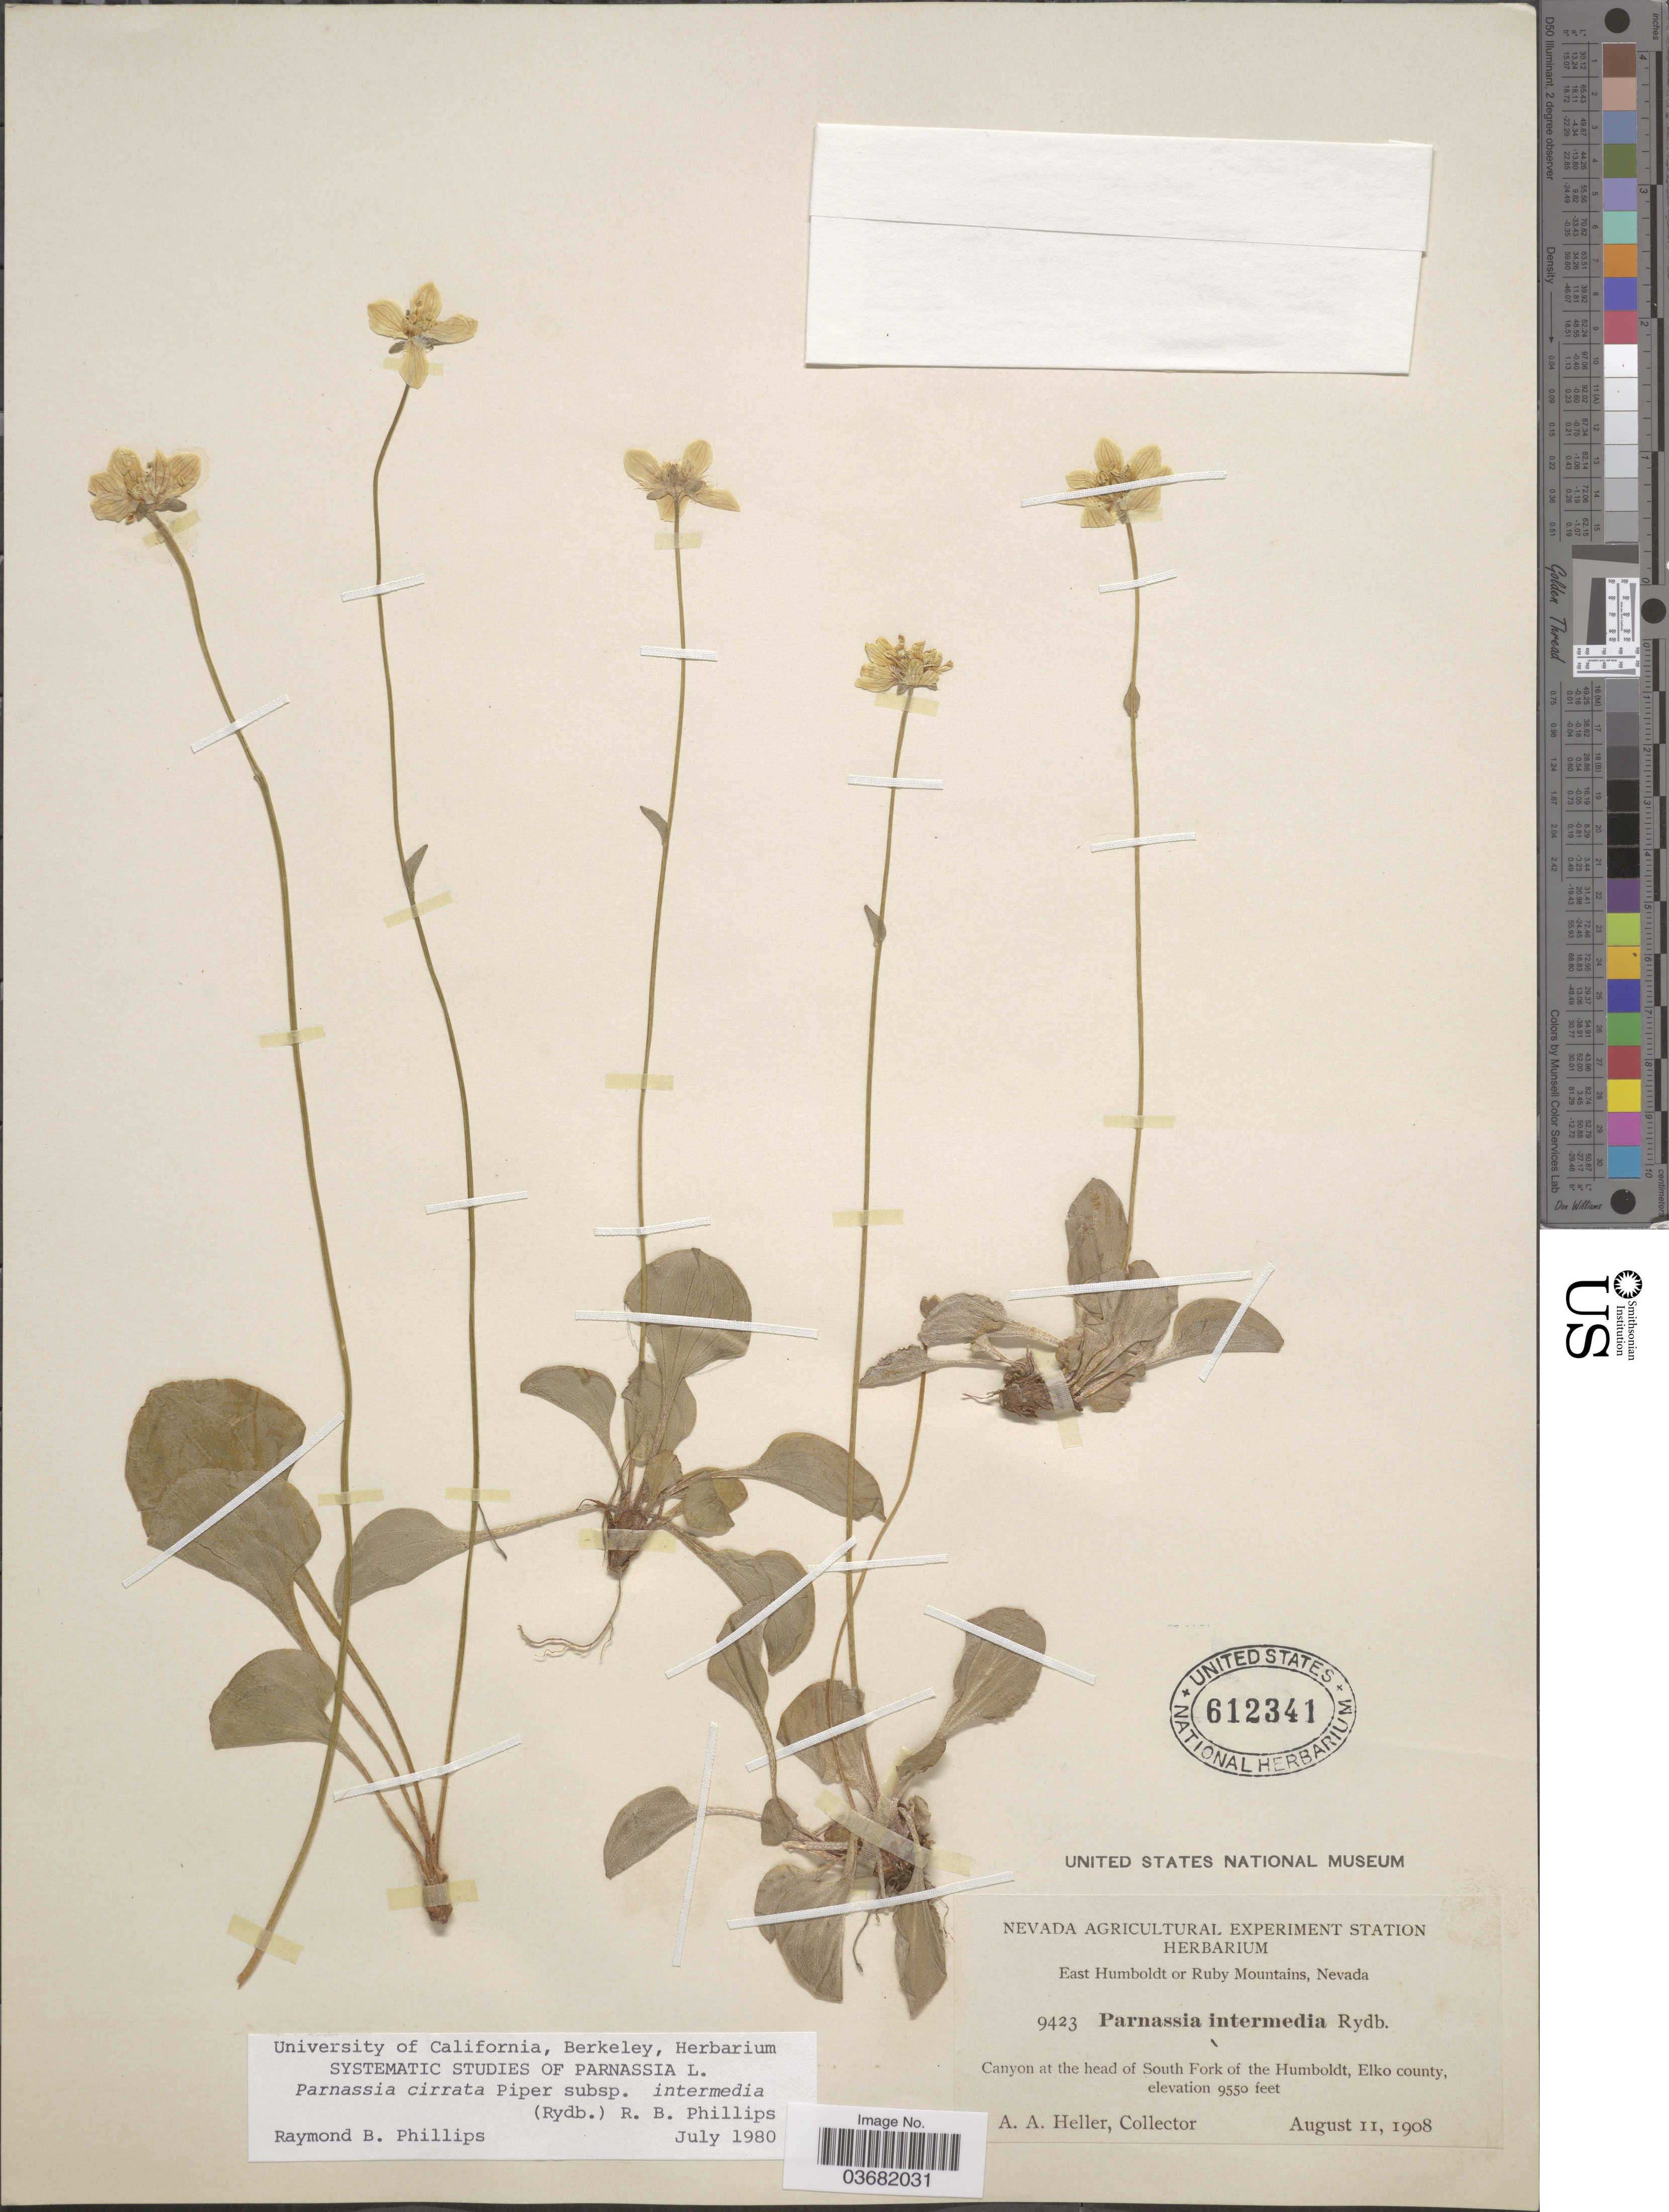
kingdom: Plantae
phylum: Tracheophyta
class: Magnoliopsida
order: Celastrales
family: Parnassiaceae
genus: Parnassia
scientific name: Parnassia cirrata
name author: Piper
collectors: A. A. Heller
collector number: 9423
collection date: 1908-08-11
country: United States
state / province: Nevada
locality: East Humboldt or Ruby Mountains. Canyon at the head of South Fork of the Humboldt, Elko county.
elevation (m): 2911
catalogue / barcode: US 612341